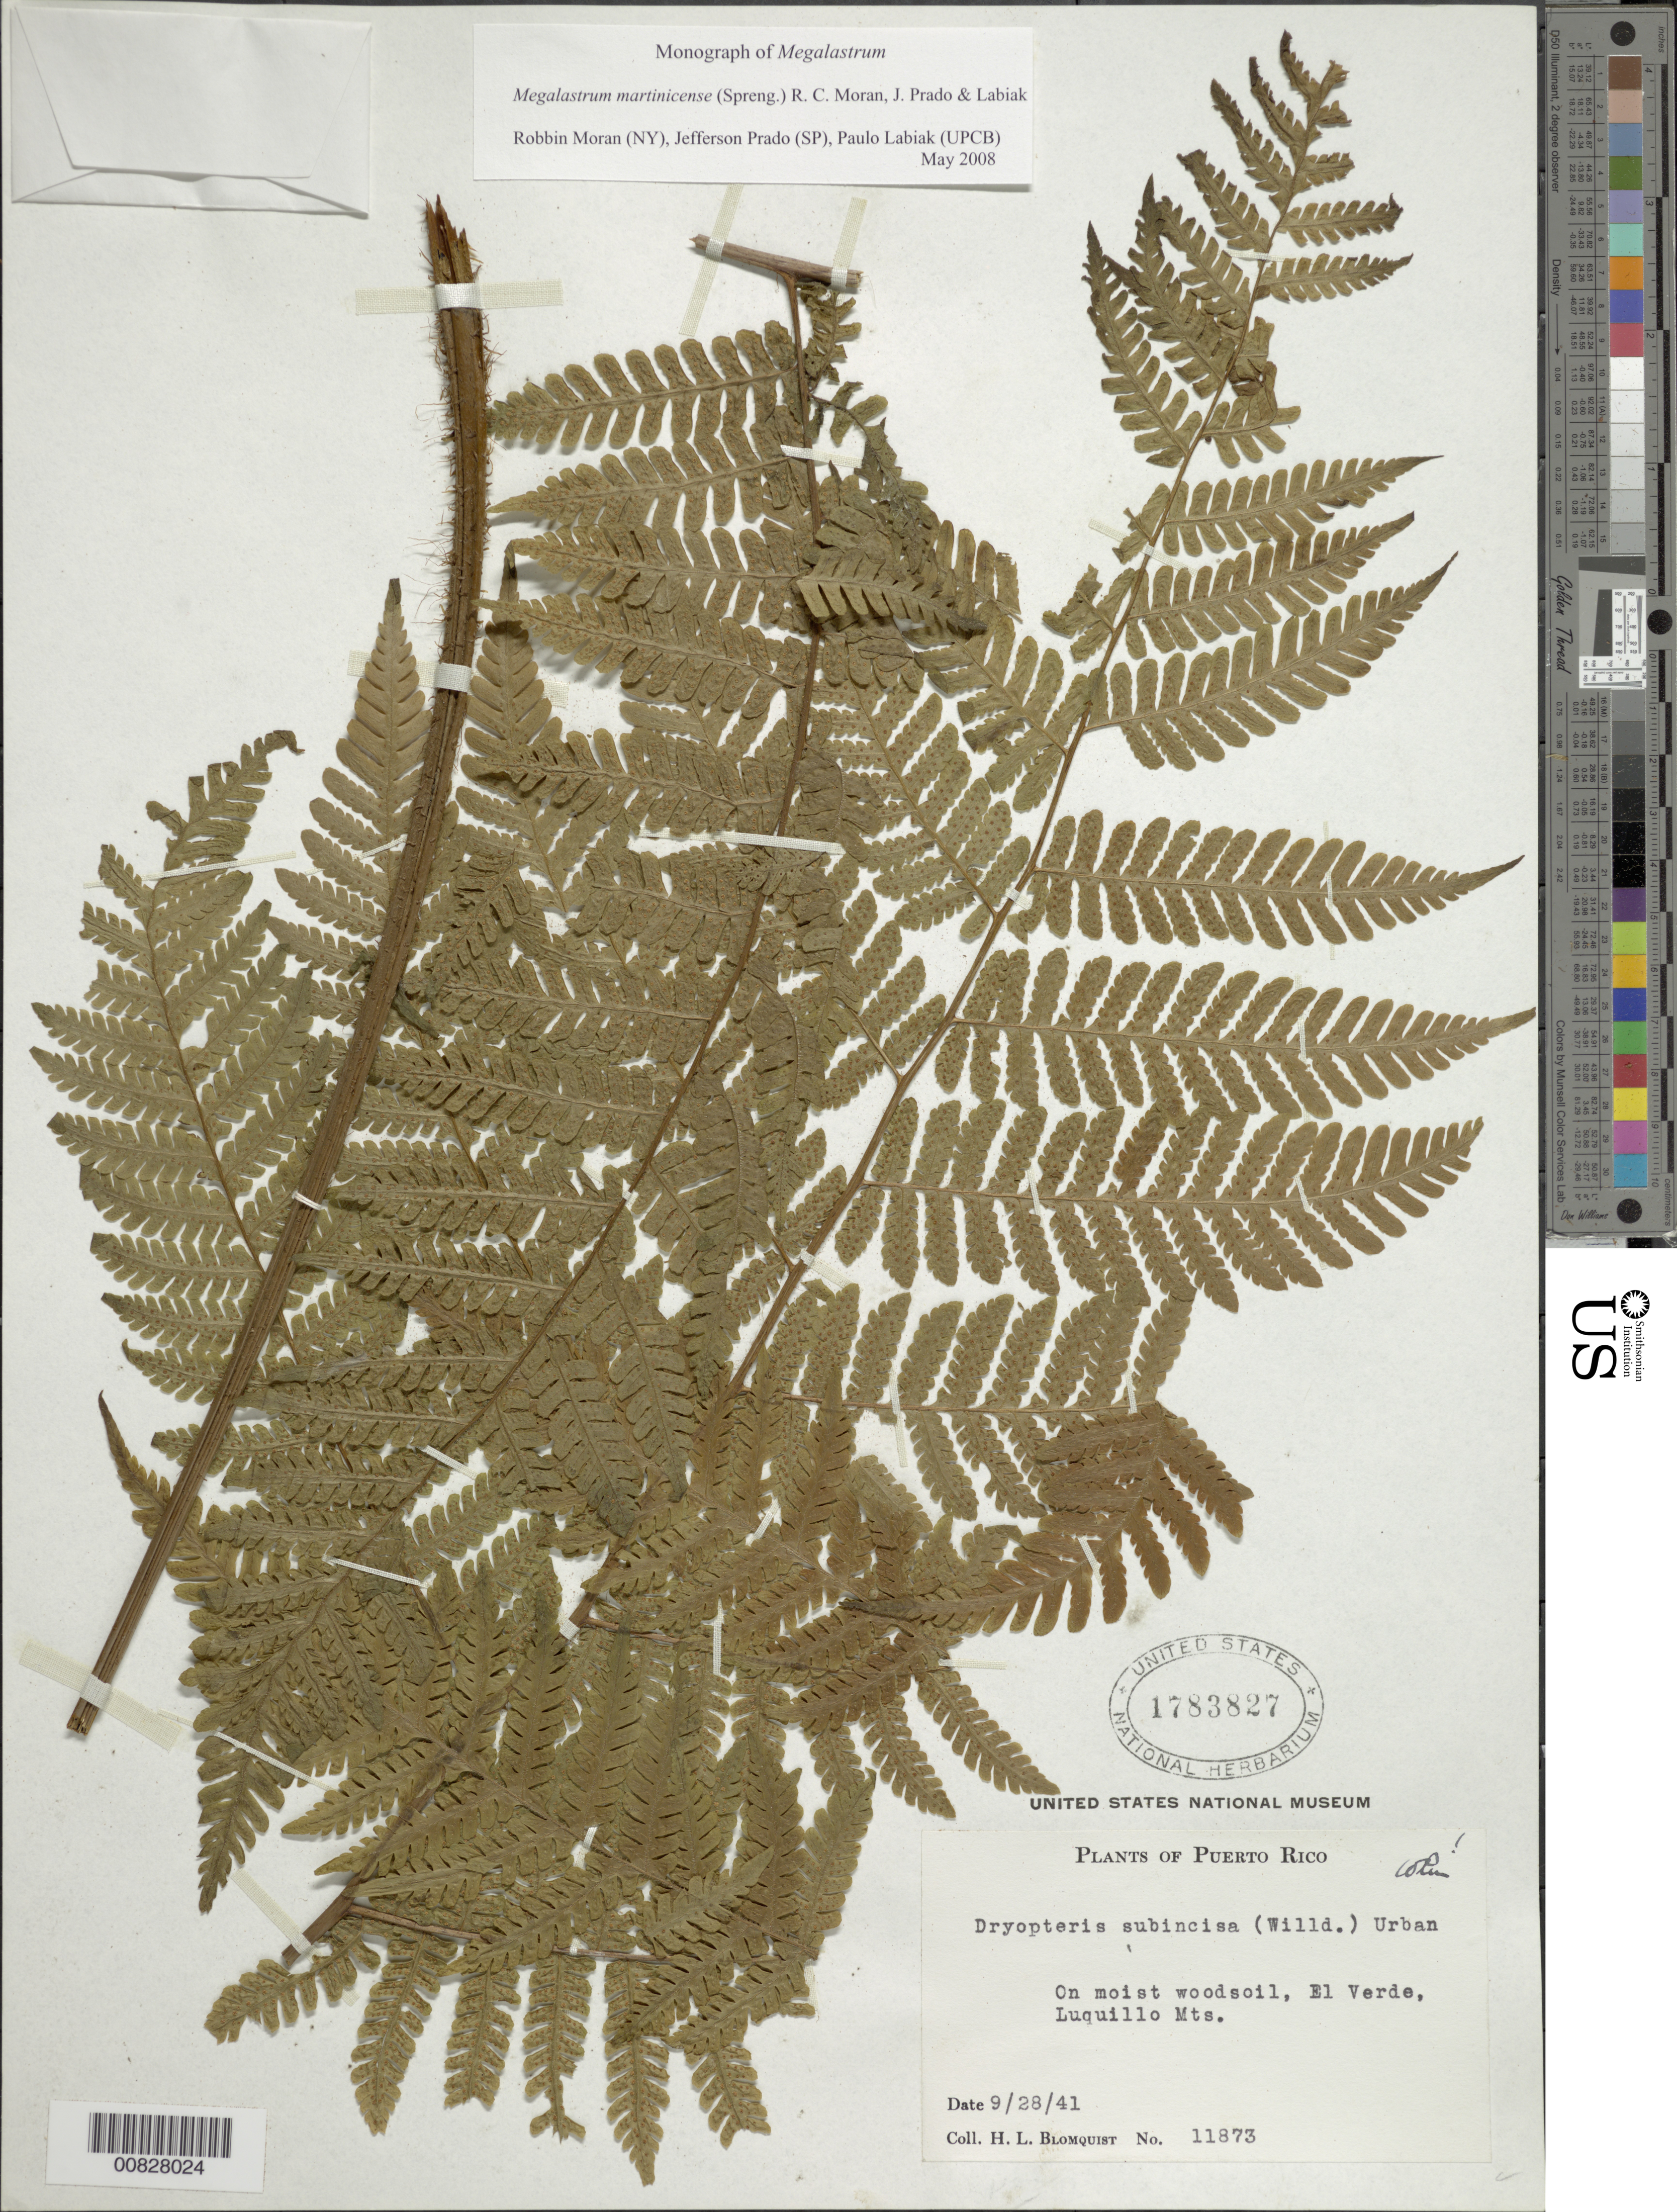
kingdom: Plantae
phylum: Tracheophyta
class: Polypodiopsida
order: Polypodiales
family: Dryopteridaceae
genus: Megalastrum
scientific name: Megalastrum martinicense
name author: (Spreng.) R.C. Moran et al.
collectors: H. Blomquist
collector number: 11873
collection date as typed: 28 Sep 1941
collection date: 1941-09-28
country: Puerto Rico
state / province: Río Grande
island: Puerto Rico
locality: El Verde, Luquillo Mts.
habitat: Moist woodsoil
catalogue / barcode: US 1783827